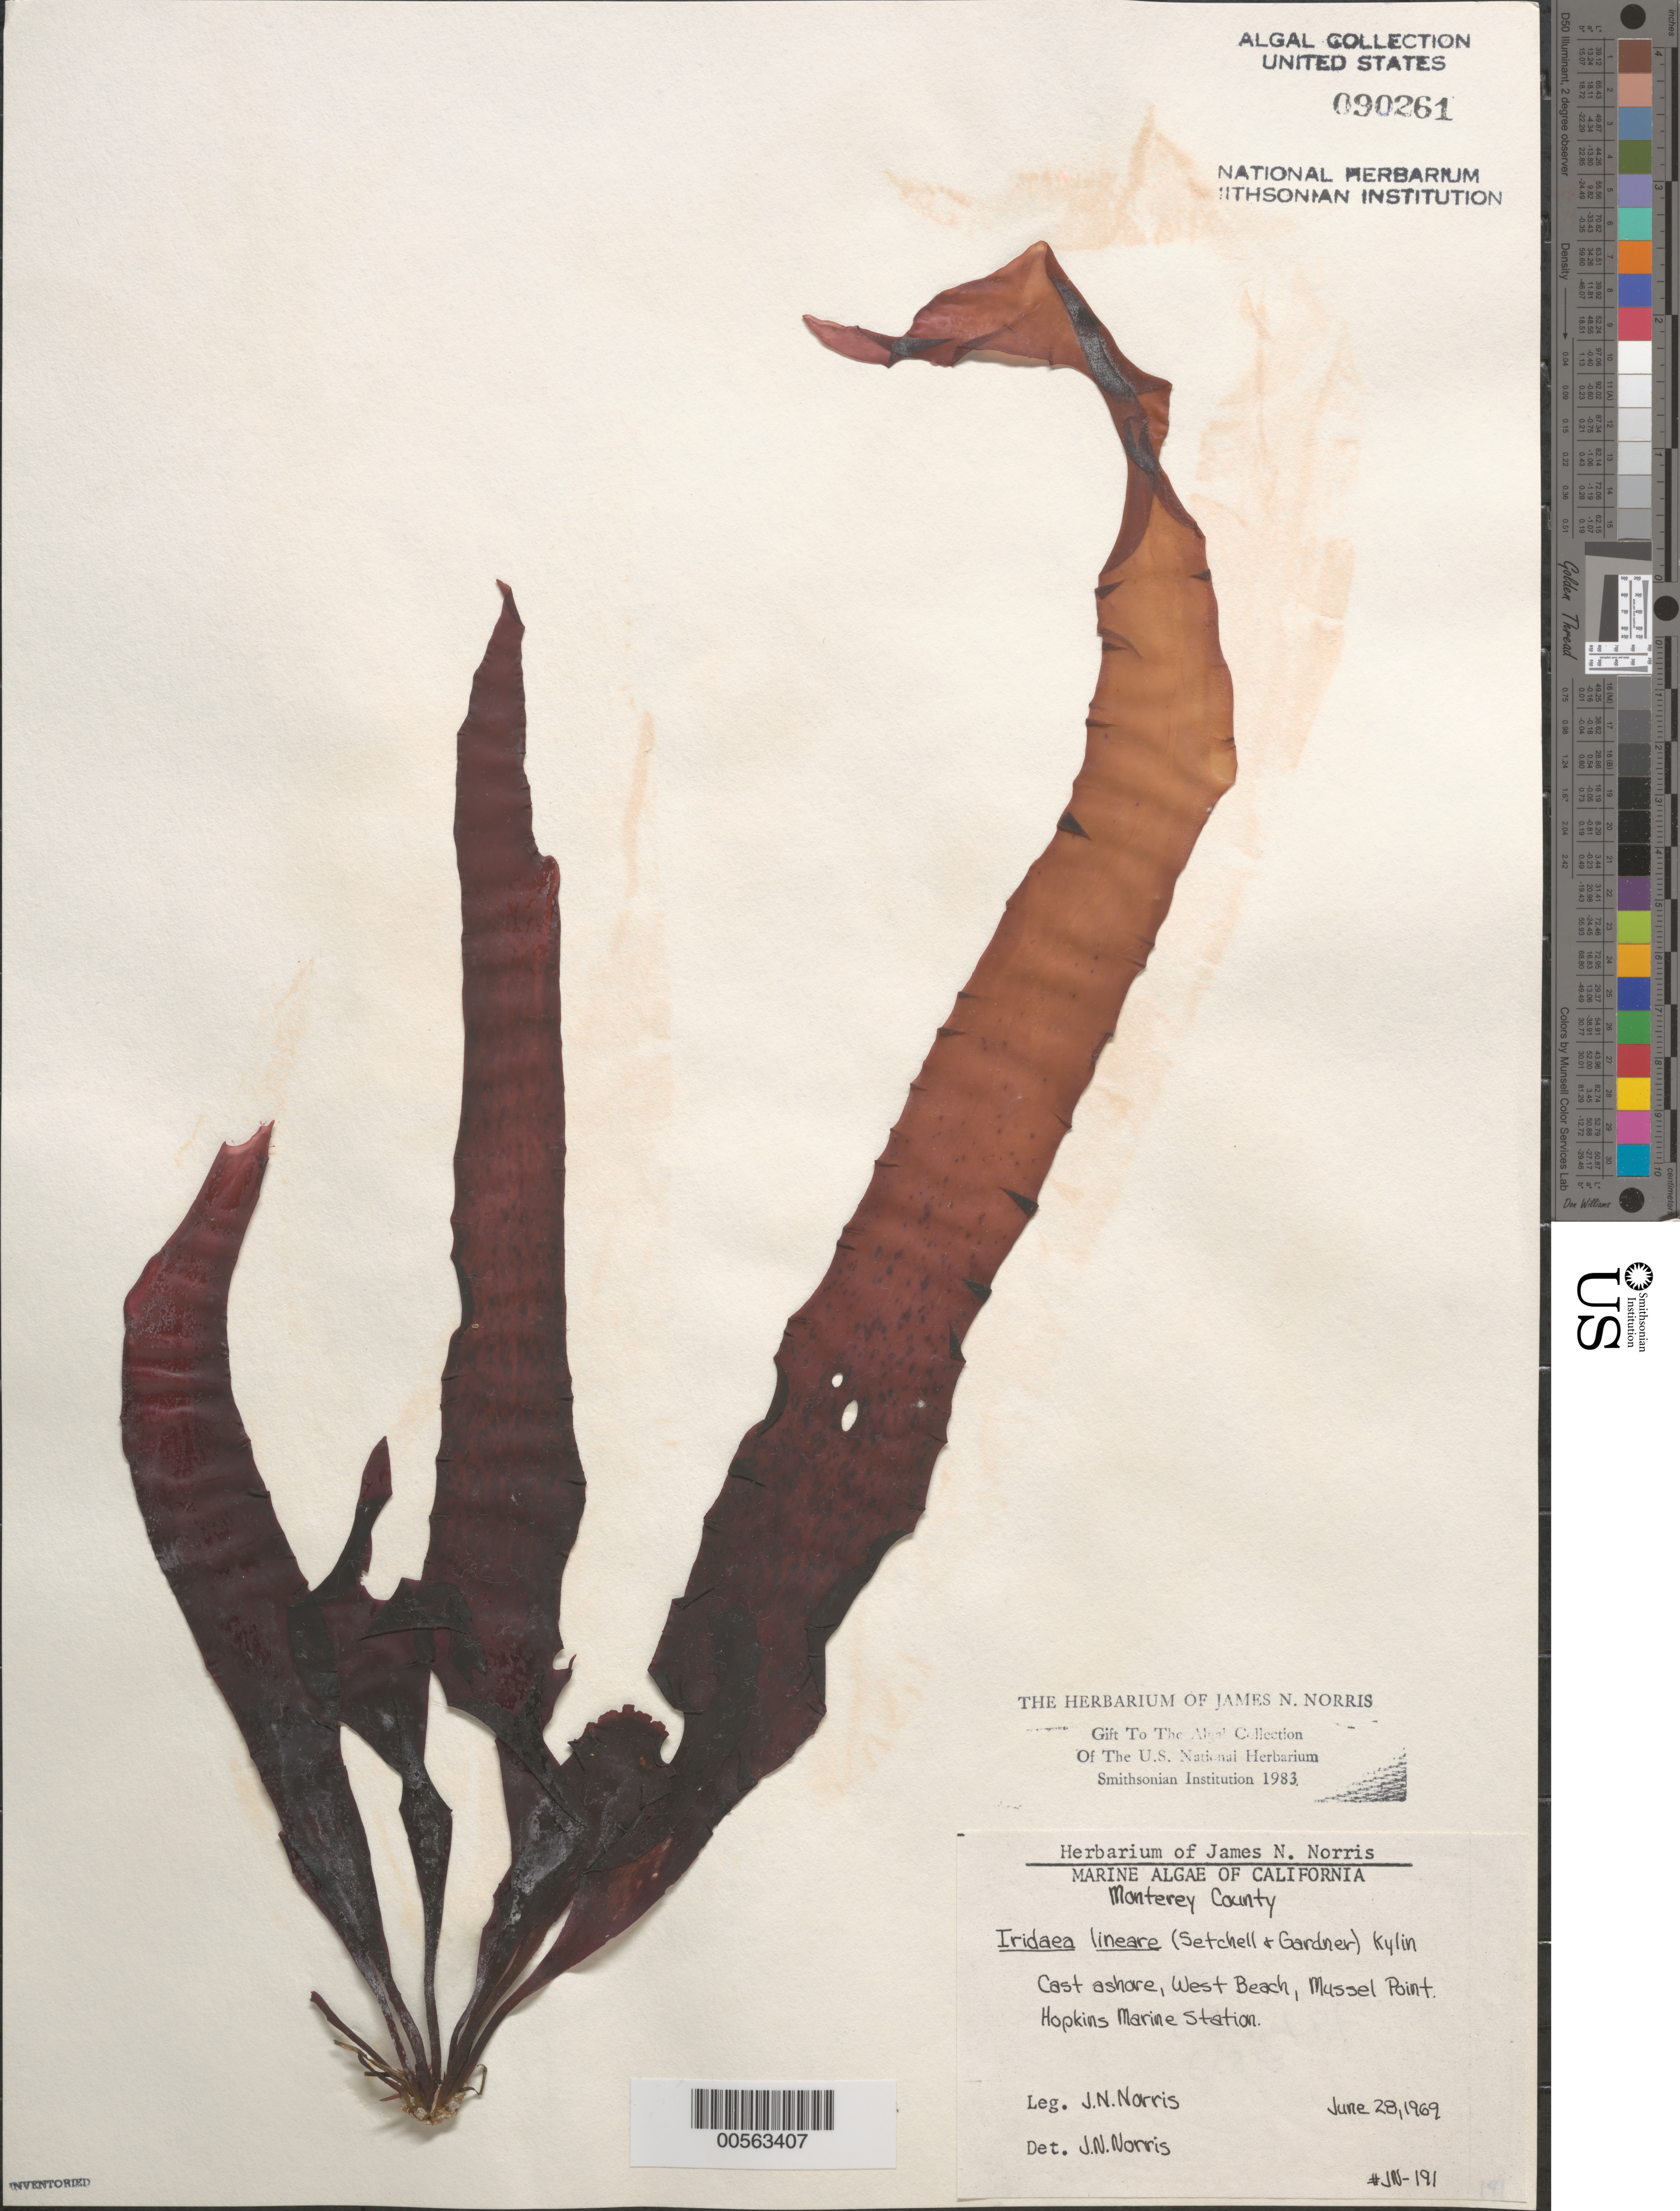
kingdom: Plantae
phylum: Rhodophyta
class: Florideophyceae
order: Gigartinales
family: Gigartinaceae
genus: Mazzaella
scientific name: Mazzaella linearis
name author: (Setchell & N.L. Gardner) Fredericq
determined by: Algae name updating Project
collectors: J. N. Norris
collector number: JN-191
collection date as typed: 28 Jun 1969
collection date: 1969-06-28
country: United States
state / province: California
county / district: Monterey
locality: West beach, Hopkins Marine Station, Mussel Point, Pacific Grove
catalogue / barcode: US 90261